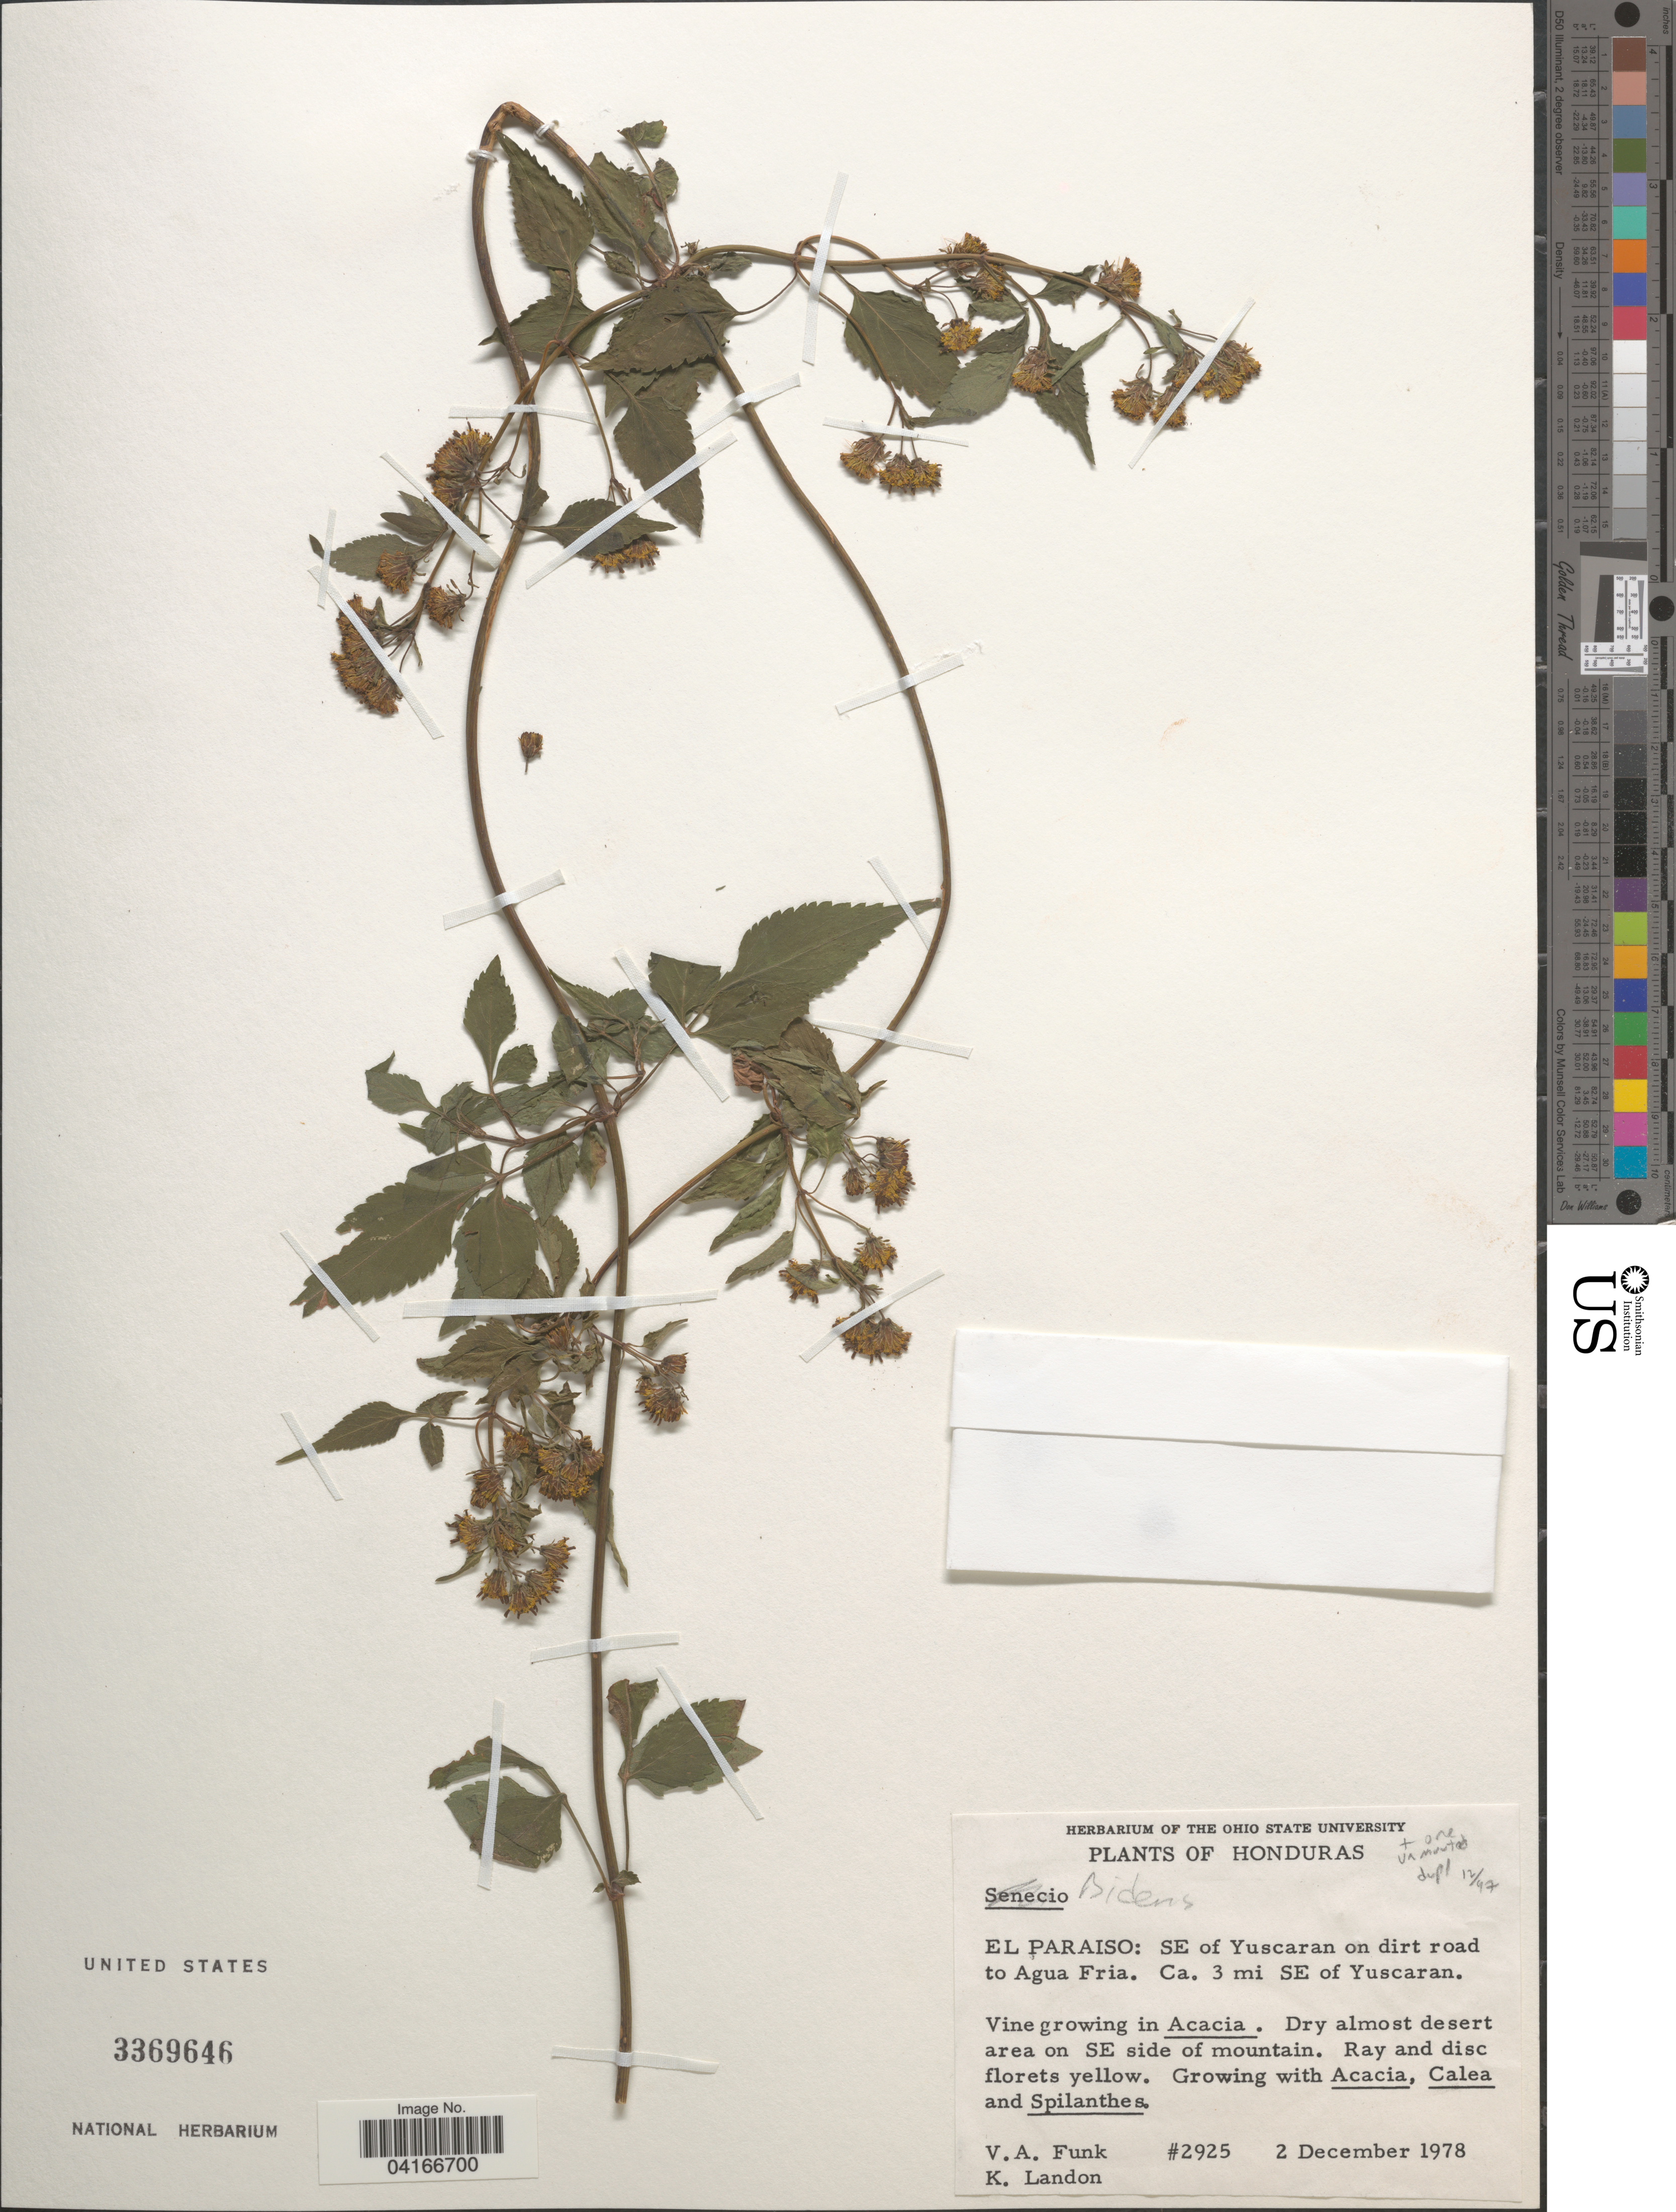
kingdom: Plantae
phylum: Tracheophyta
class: Magnoliopsida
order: Asterales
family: Asteraceae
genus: Bidens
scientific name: Bidens sp.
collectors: V. Funk & K. C. Landon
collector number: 2925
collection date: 1978-12-02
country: Honduras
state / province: El Paraiso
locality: SE of Yuscaran on dirt road to Agua Fria. Ca. 3 mi SE of Yuscaran. Dry almost desert area on SE side of mountain.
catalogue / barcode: US 3369646